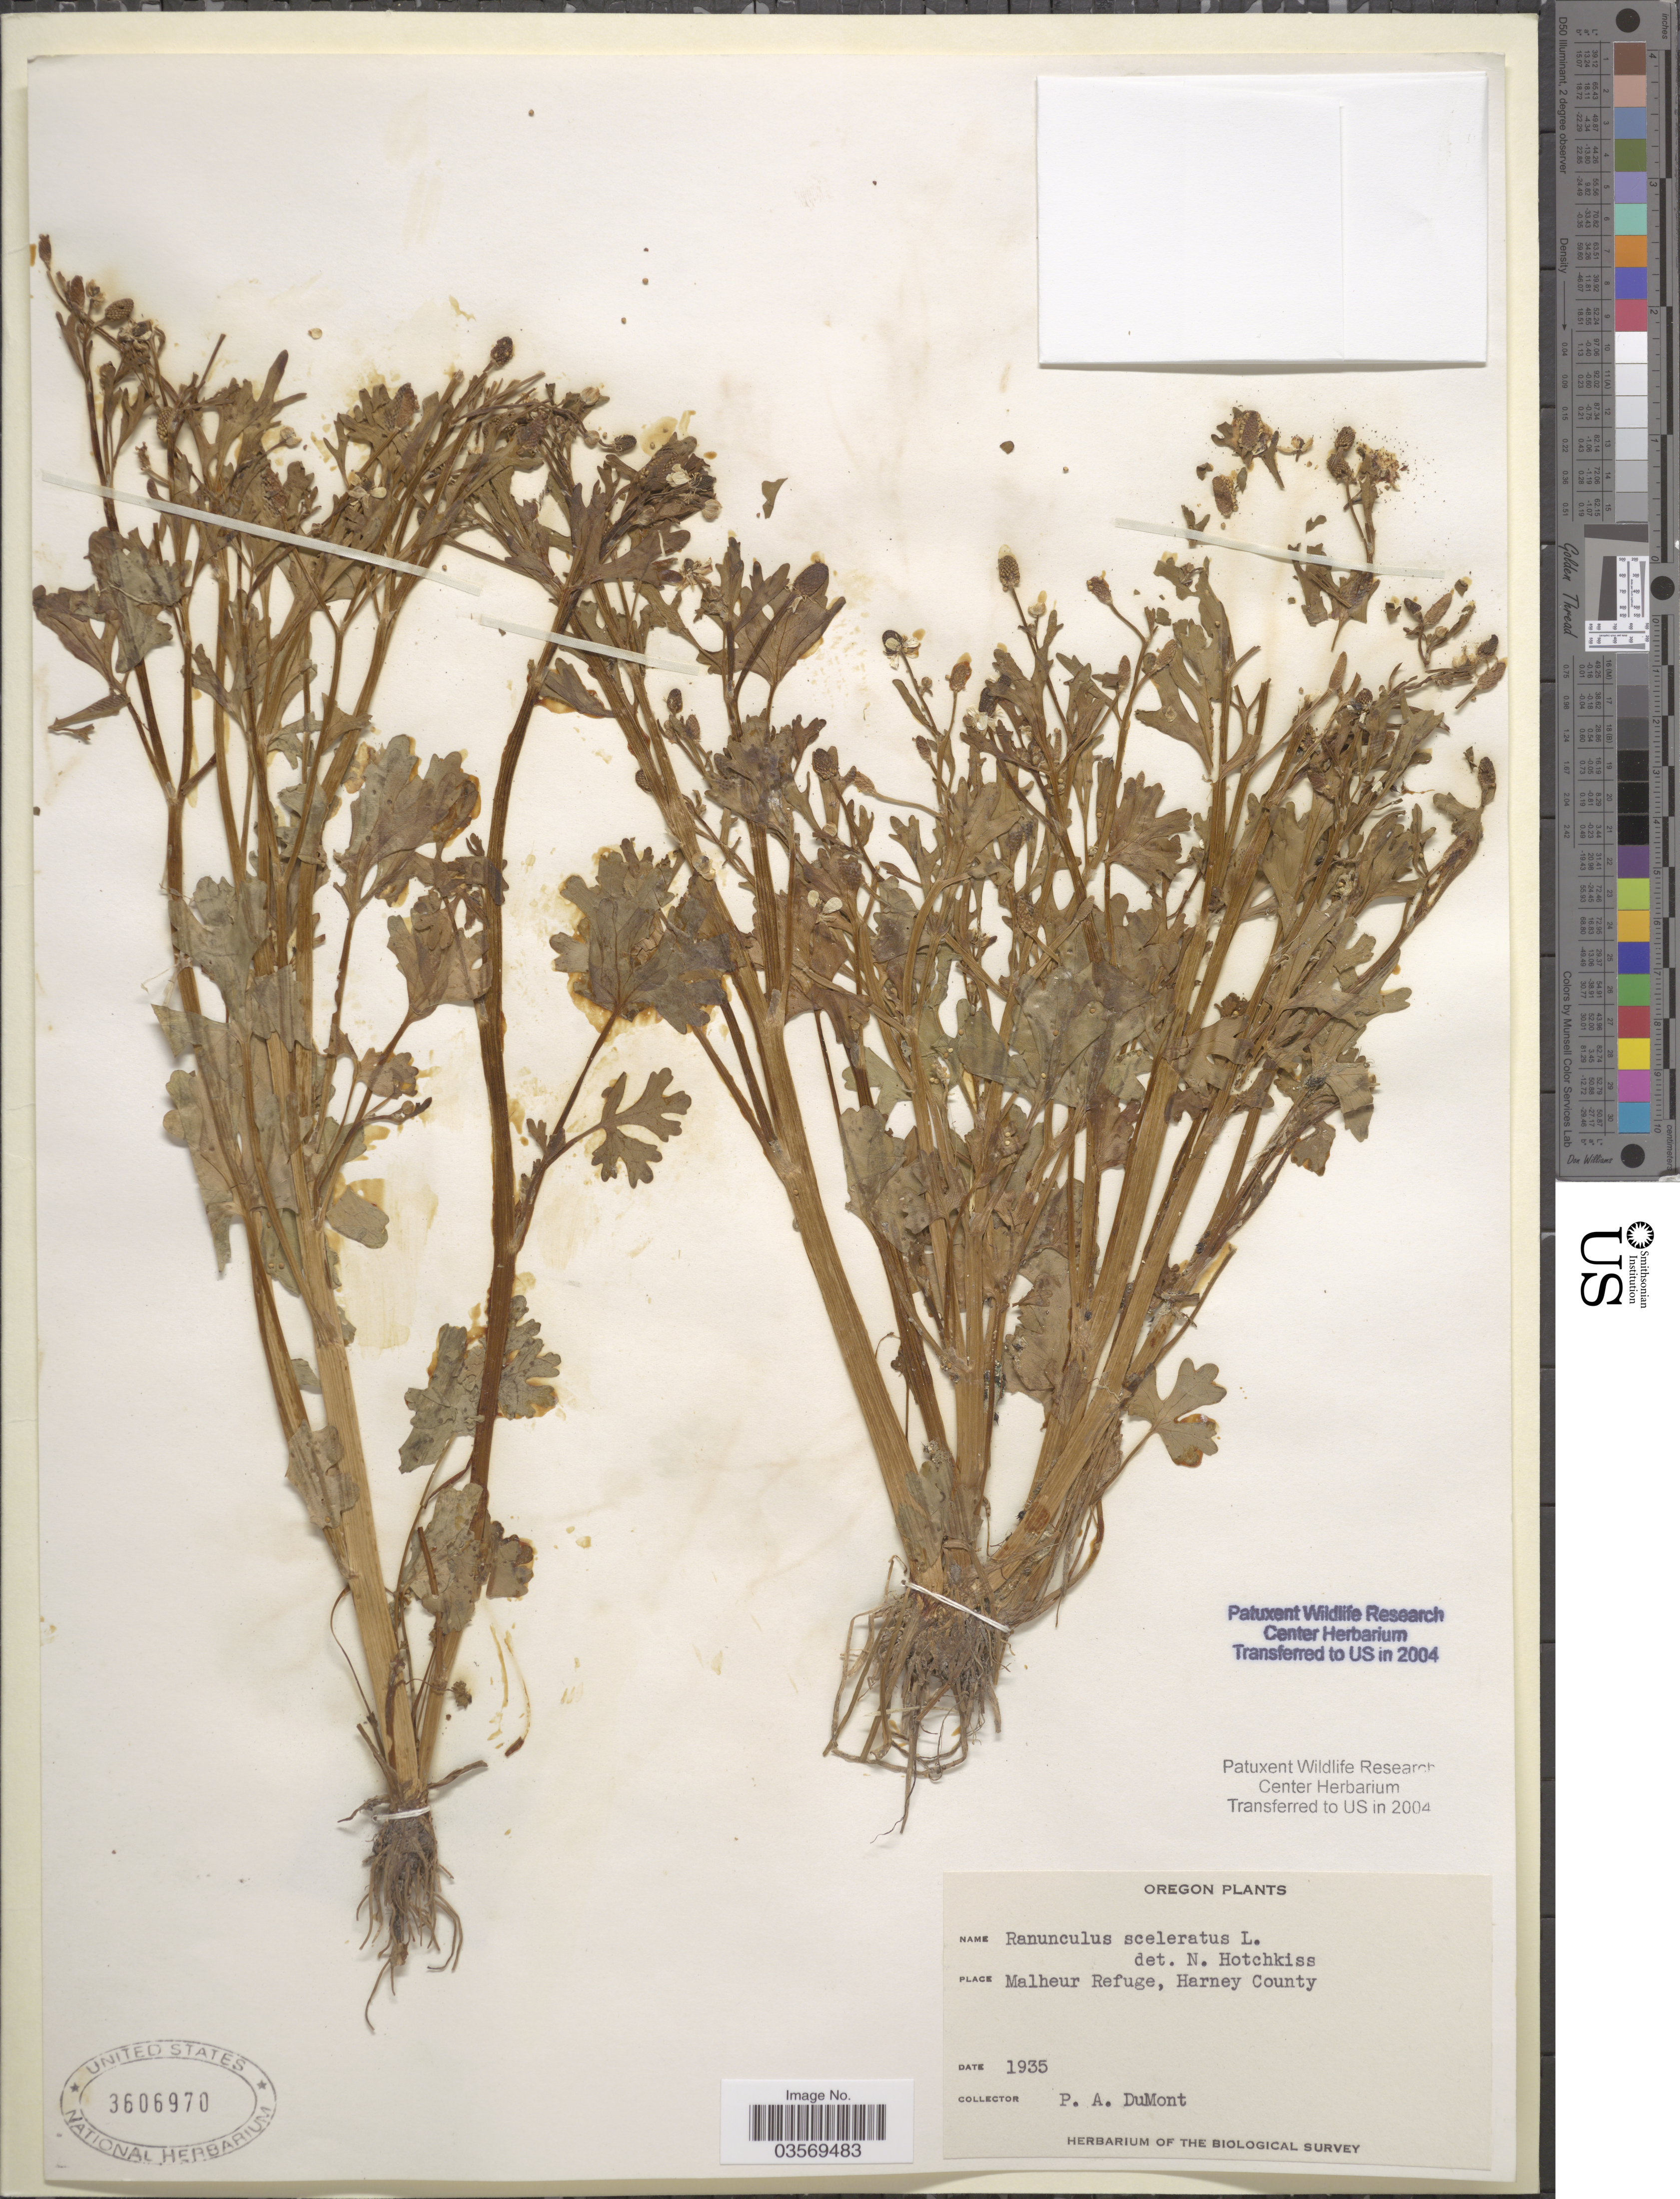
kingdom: Plantae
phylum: Tracheophyta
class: Magnoliopsida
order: Ranunculales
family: Ranunculaceae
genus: Ranunculus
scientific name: Ranunculus sceleratus var. multifidus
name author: Nutt.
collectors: P. Dumont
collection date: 1935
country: United States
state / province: Oregon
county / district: Harney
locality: Malheur Refuge, Harney County.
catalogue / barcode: US 3606970